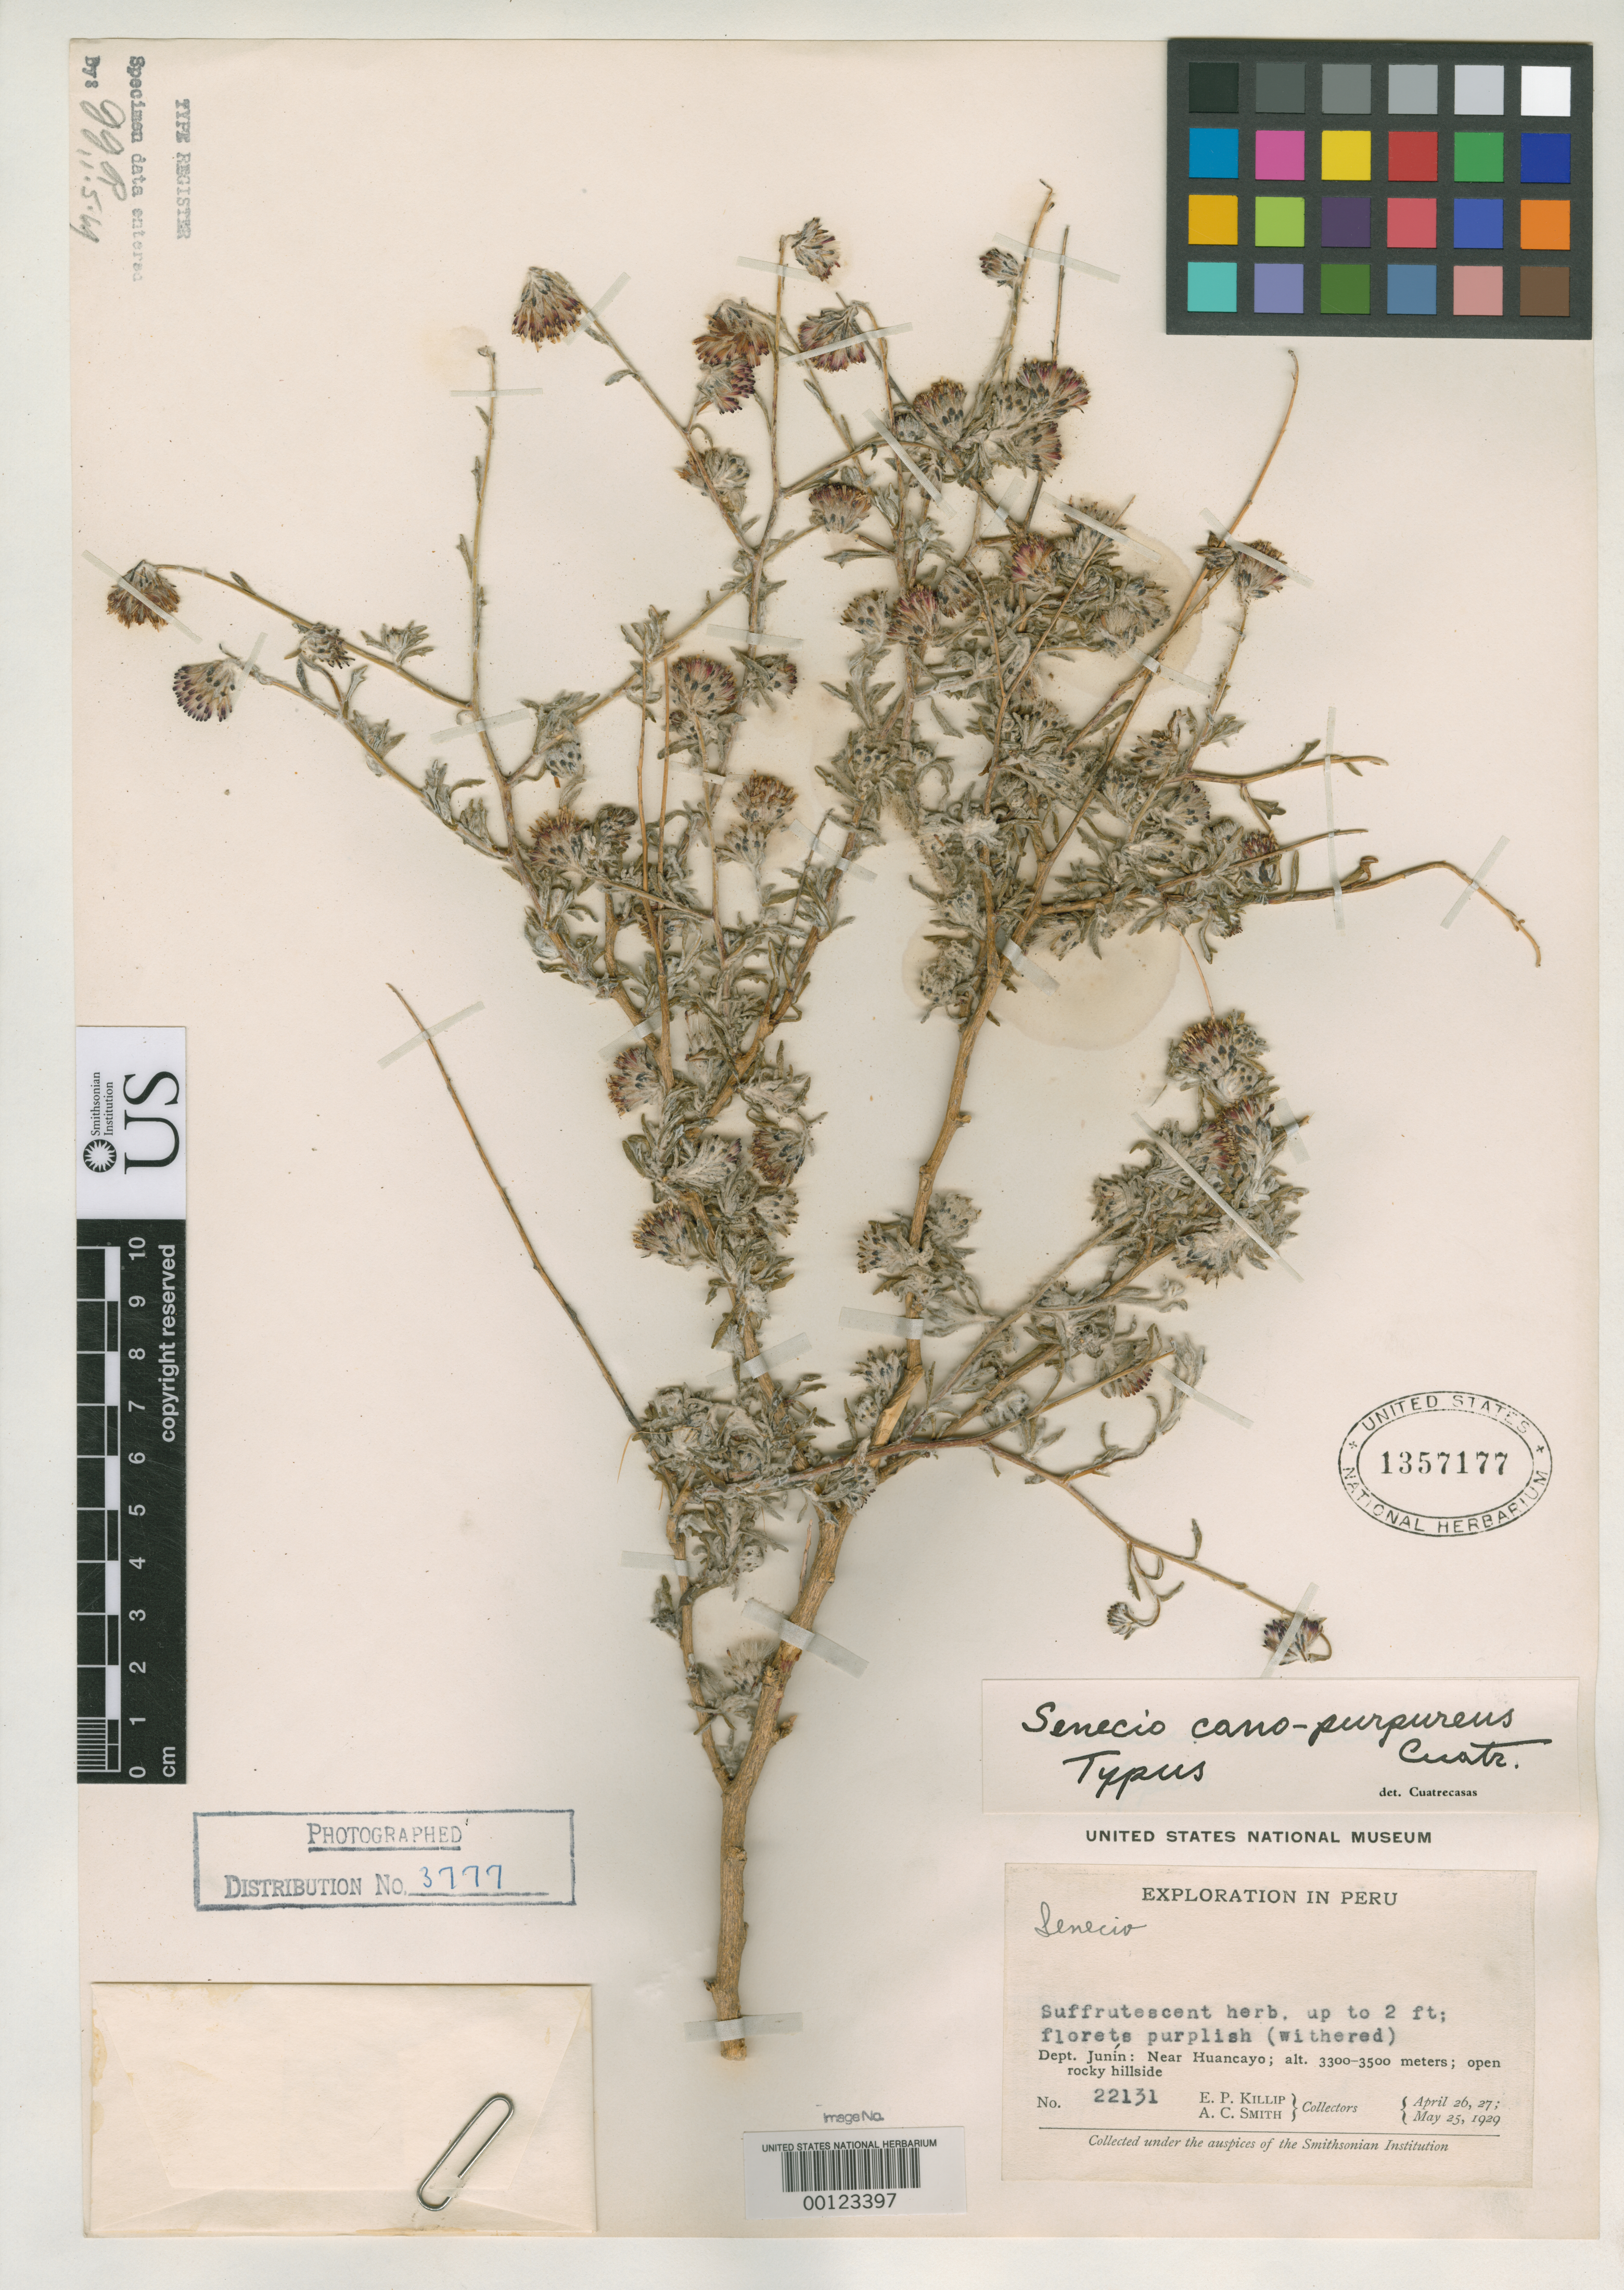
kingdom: Plantae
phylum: Tracheophyta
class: Magnoliopsida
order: Asterales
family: Asteraceae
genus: Senecio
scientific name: Senecio cano-purpureus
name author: Cuatrec.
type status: Holotype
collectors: E. P. Killip & A. C. Smith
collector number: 22131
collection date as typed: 26 Apr 1929 to 25 May 1929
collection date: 1929-04-26/1929-05-25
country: Peru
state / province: Junín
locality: Huancayo.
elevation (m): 3300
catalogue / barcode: US 1357177